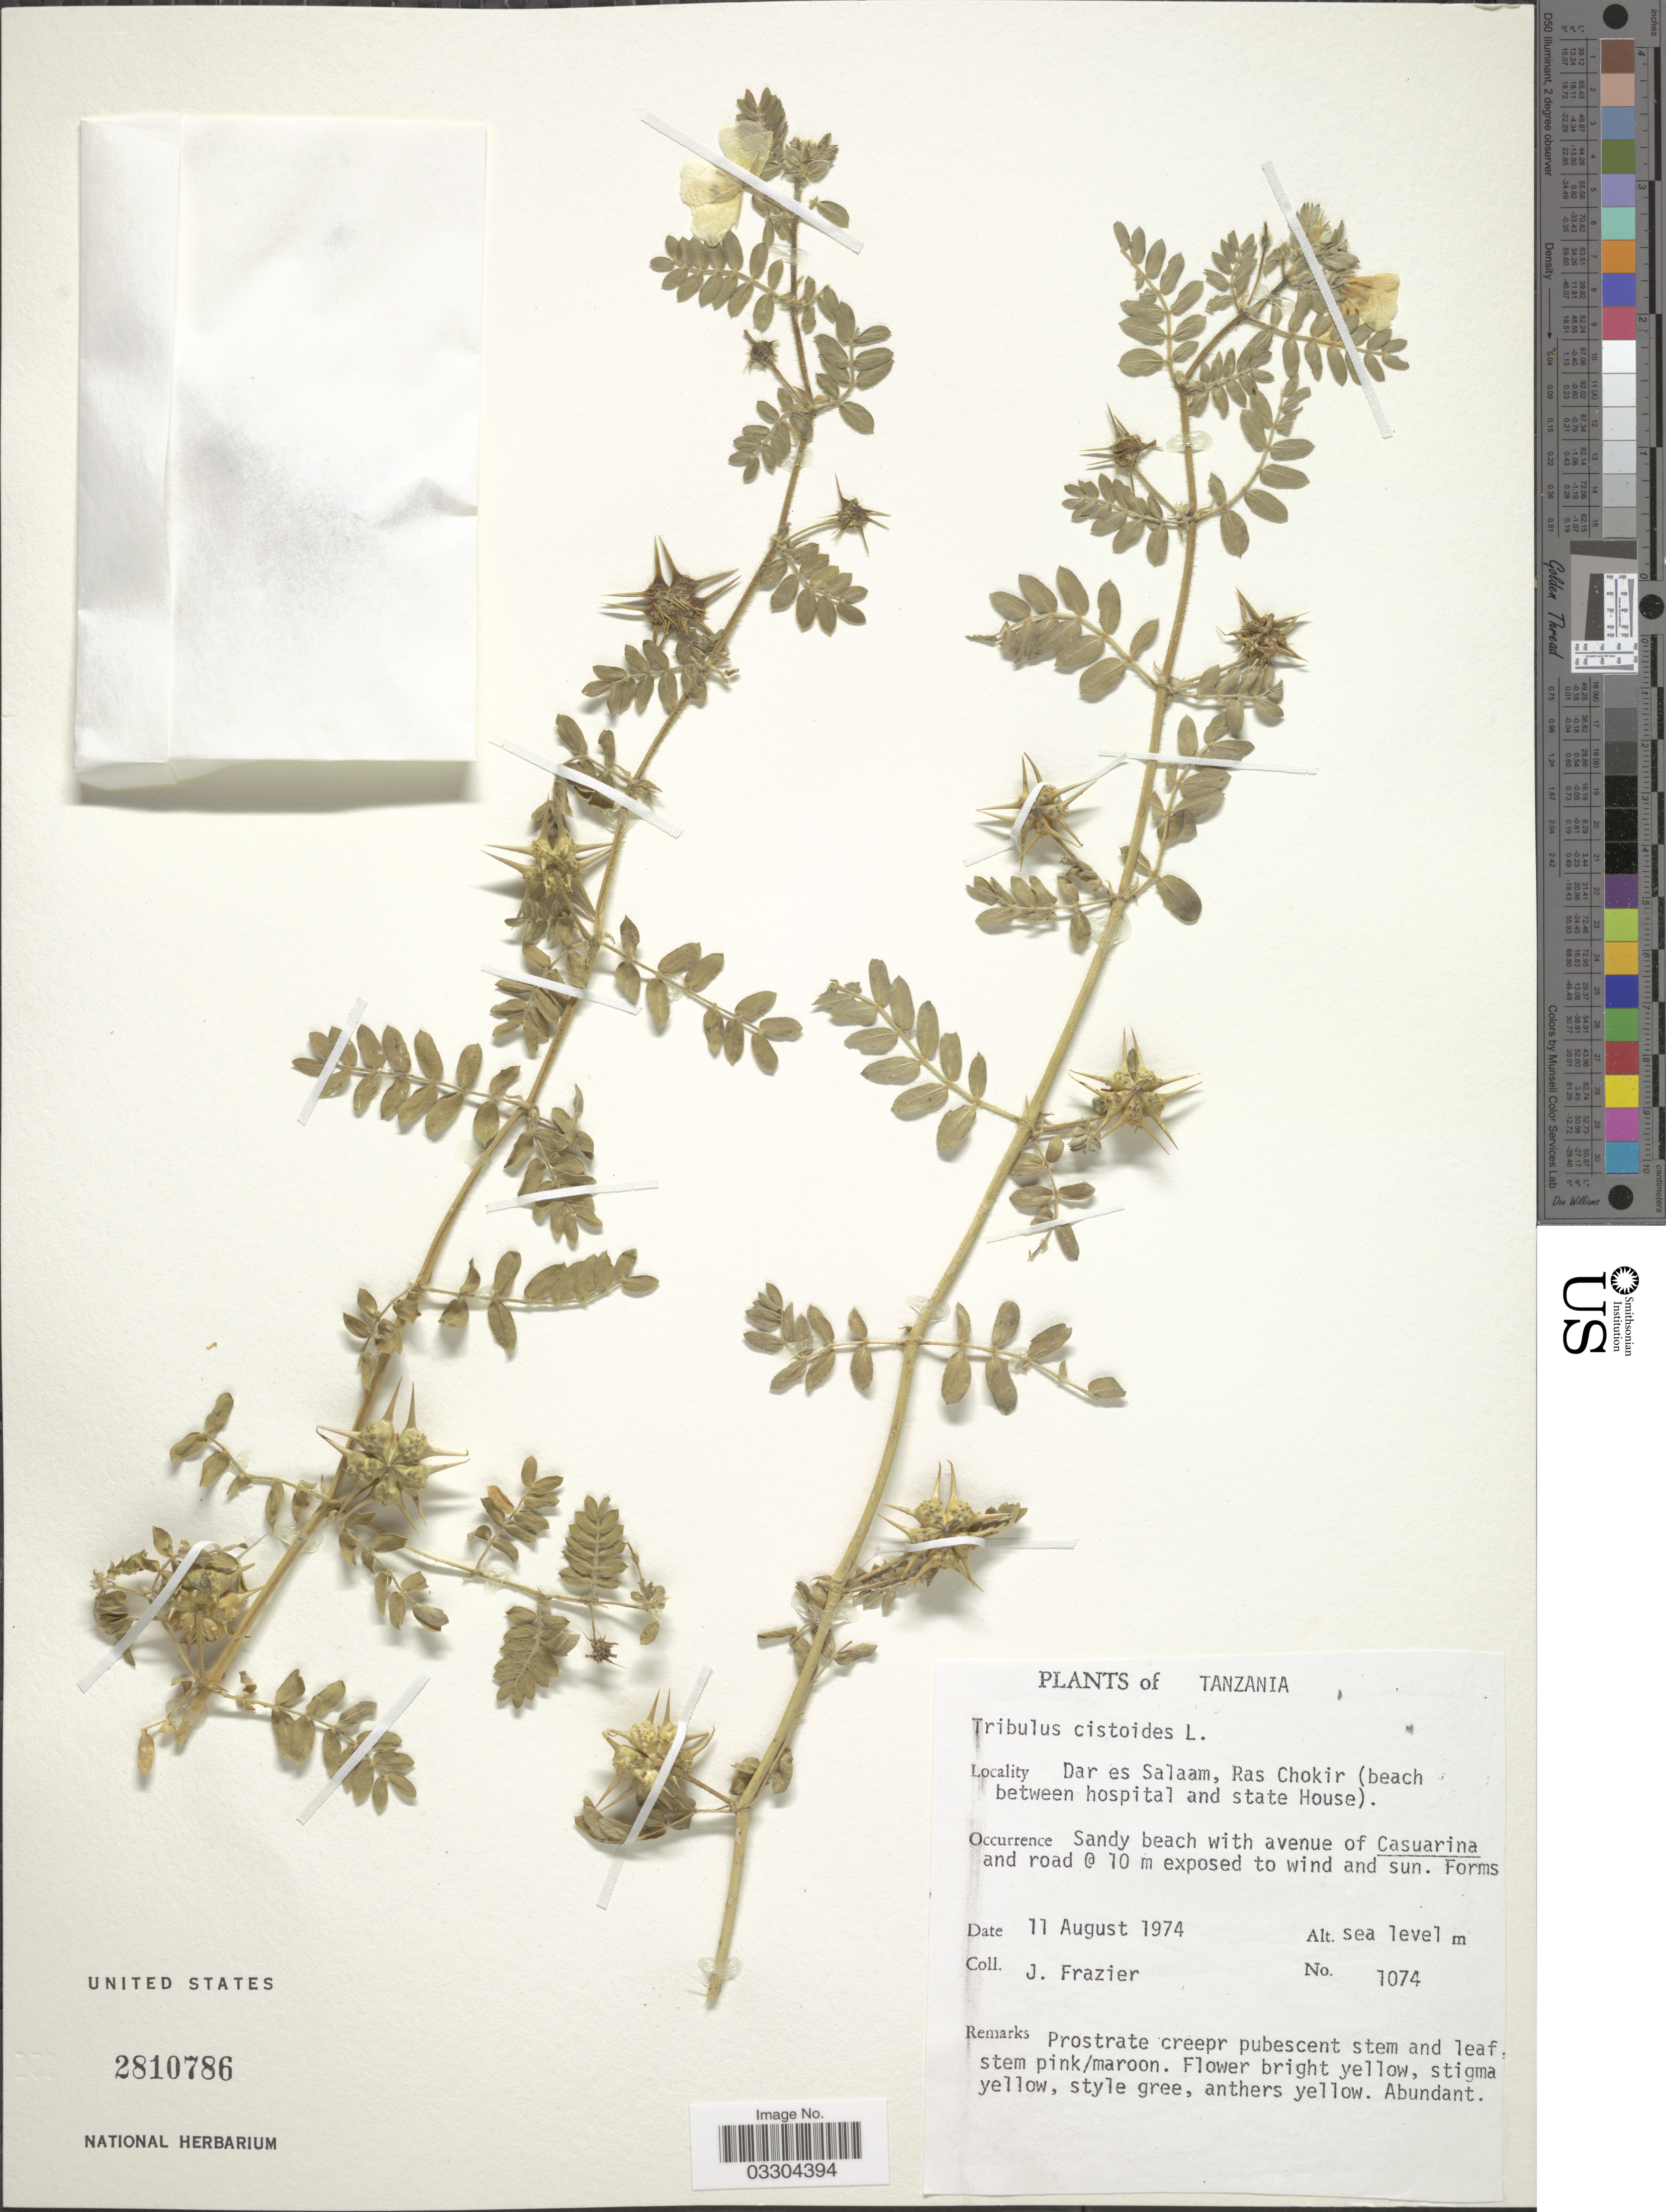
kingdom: Plantae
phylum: Tracheophyta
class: Magnoliopsida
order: Zygophyllales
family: Zygophyllaceae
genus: Tribulus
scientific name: Tribulus cistoides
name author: L.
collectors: J. Frazier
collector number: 1074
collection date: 1974-08-11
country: Tanzania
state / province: Dar es Salaam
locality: Ras Chokir (beach between hospital and state House).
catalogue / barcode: US 2810786